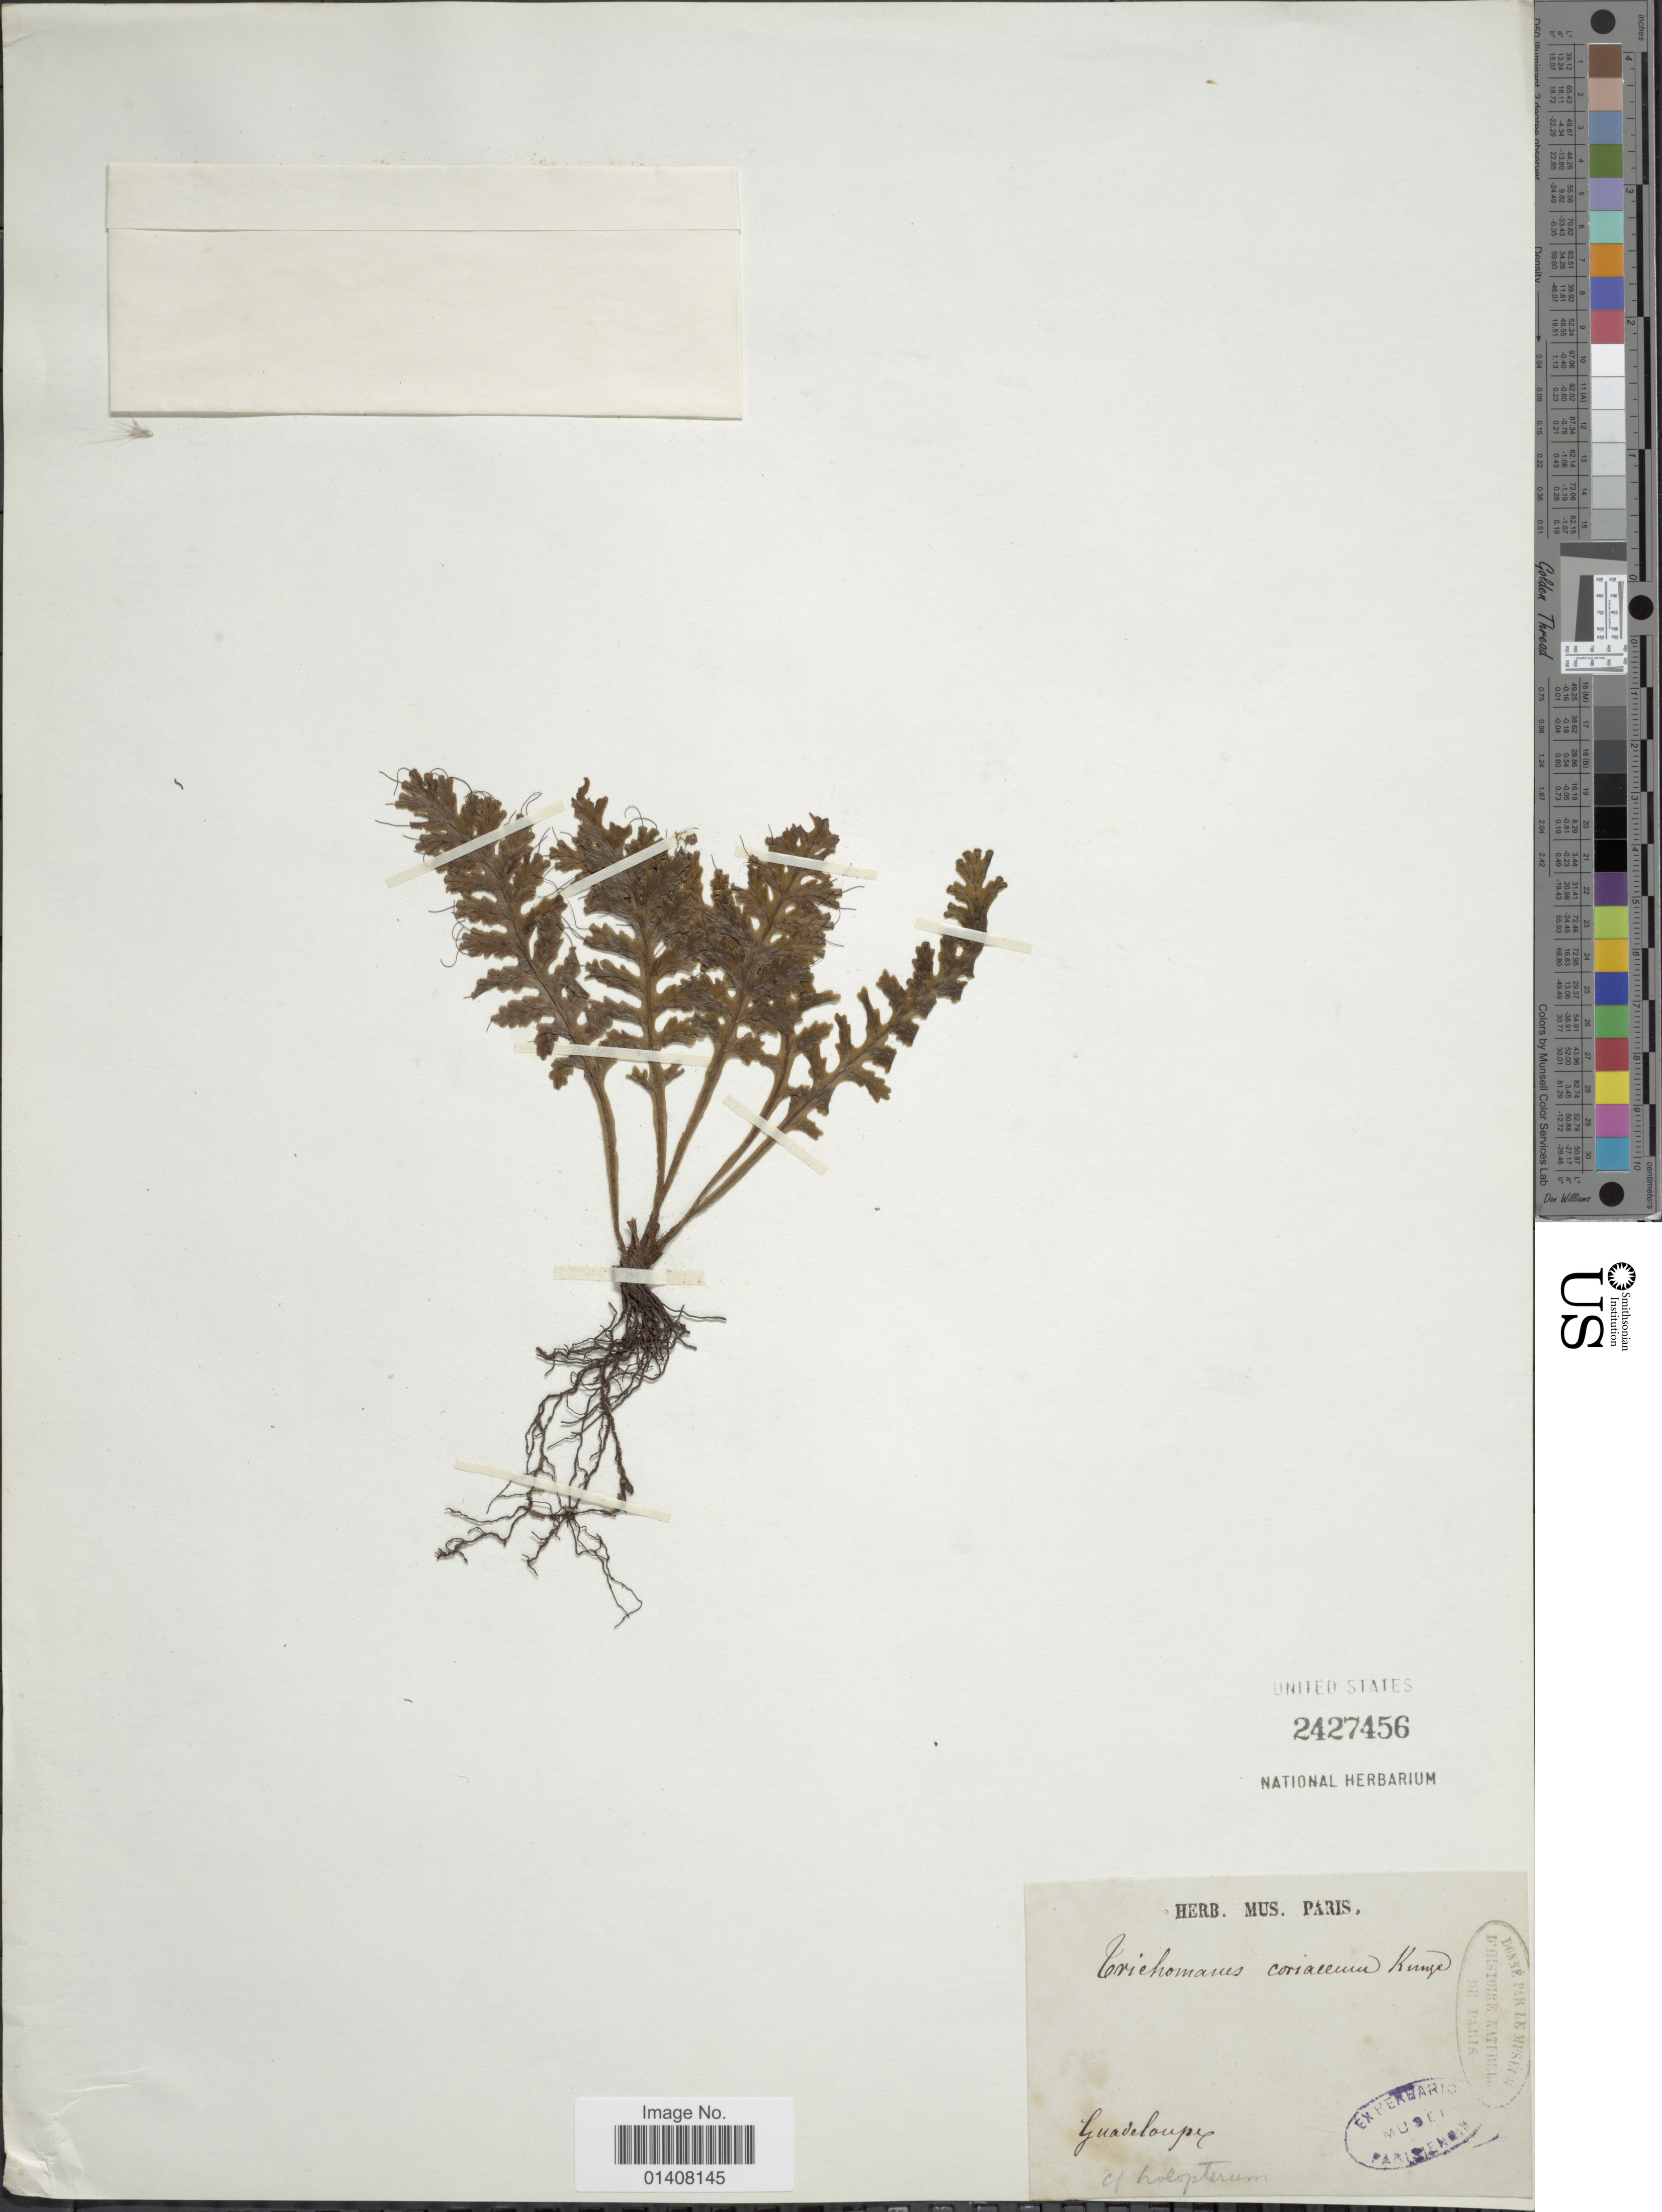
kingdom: Plantae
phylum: Tracheophyta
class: Polypodiopsida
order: Hymenophyllales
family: Hymenophyllaceae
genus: Trichomanes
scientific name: Trichomanes holopterum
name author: Kunze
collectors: ex herb. Mus. Paris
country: Guadeloupe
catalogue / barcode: US 2427456